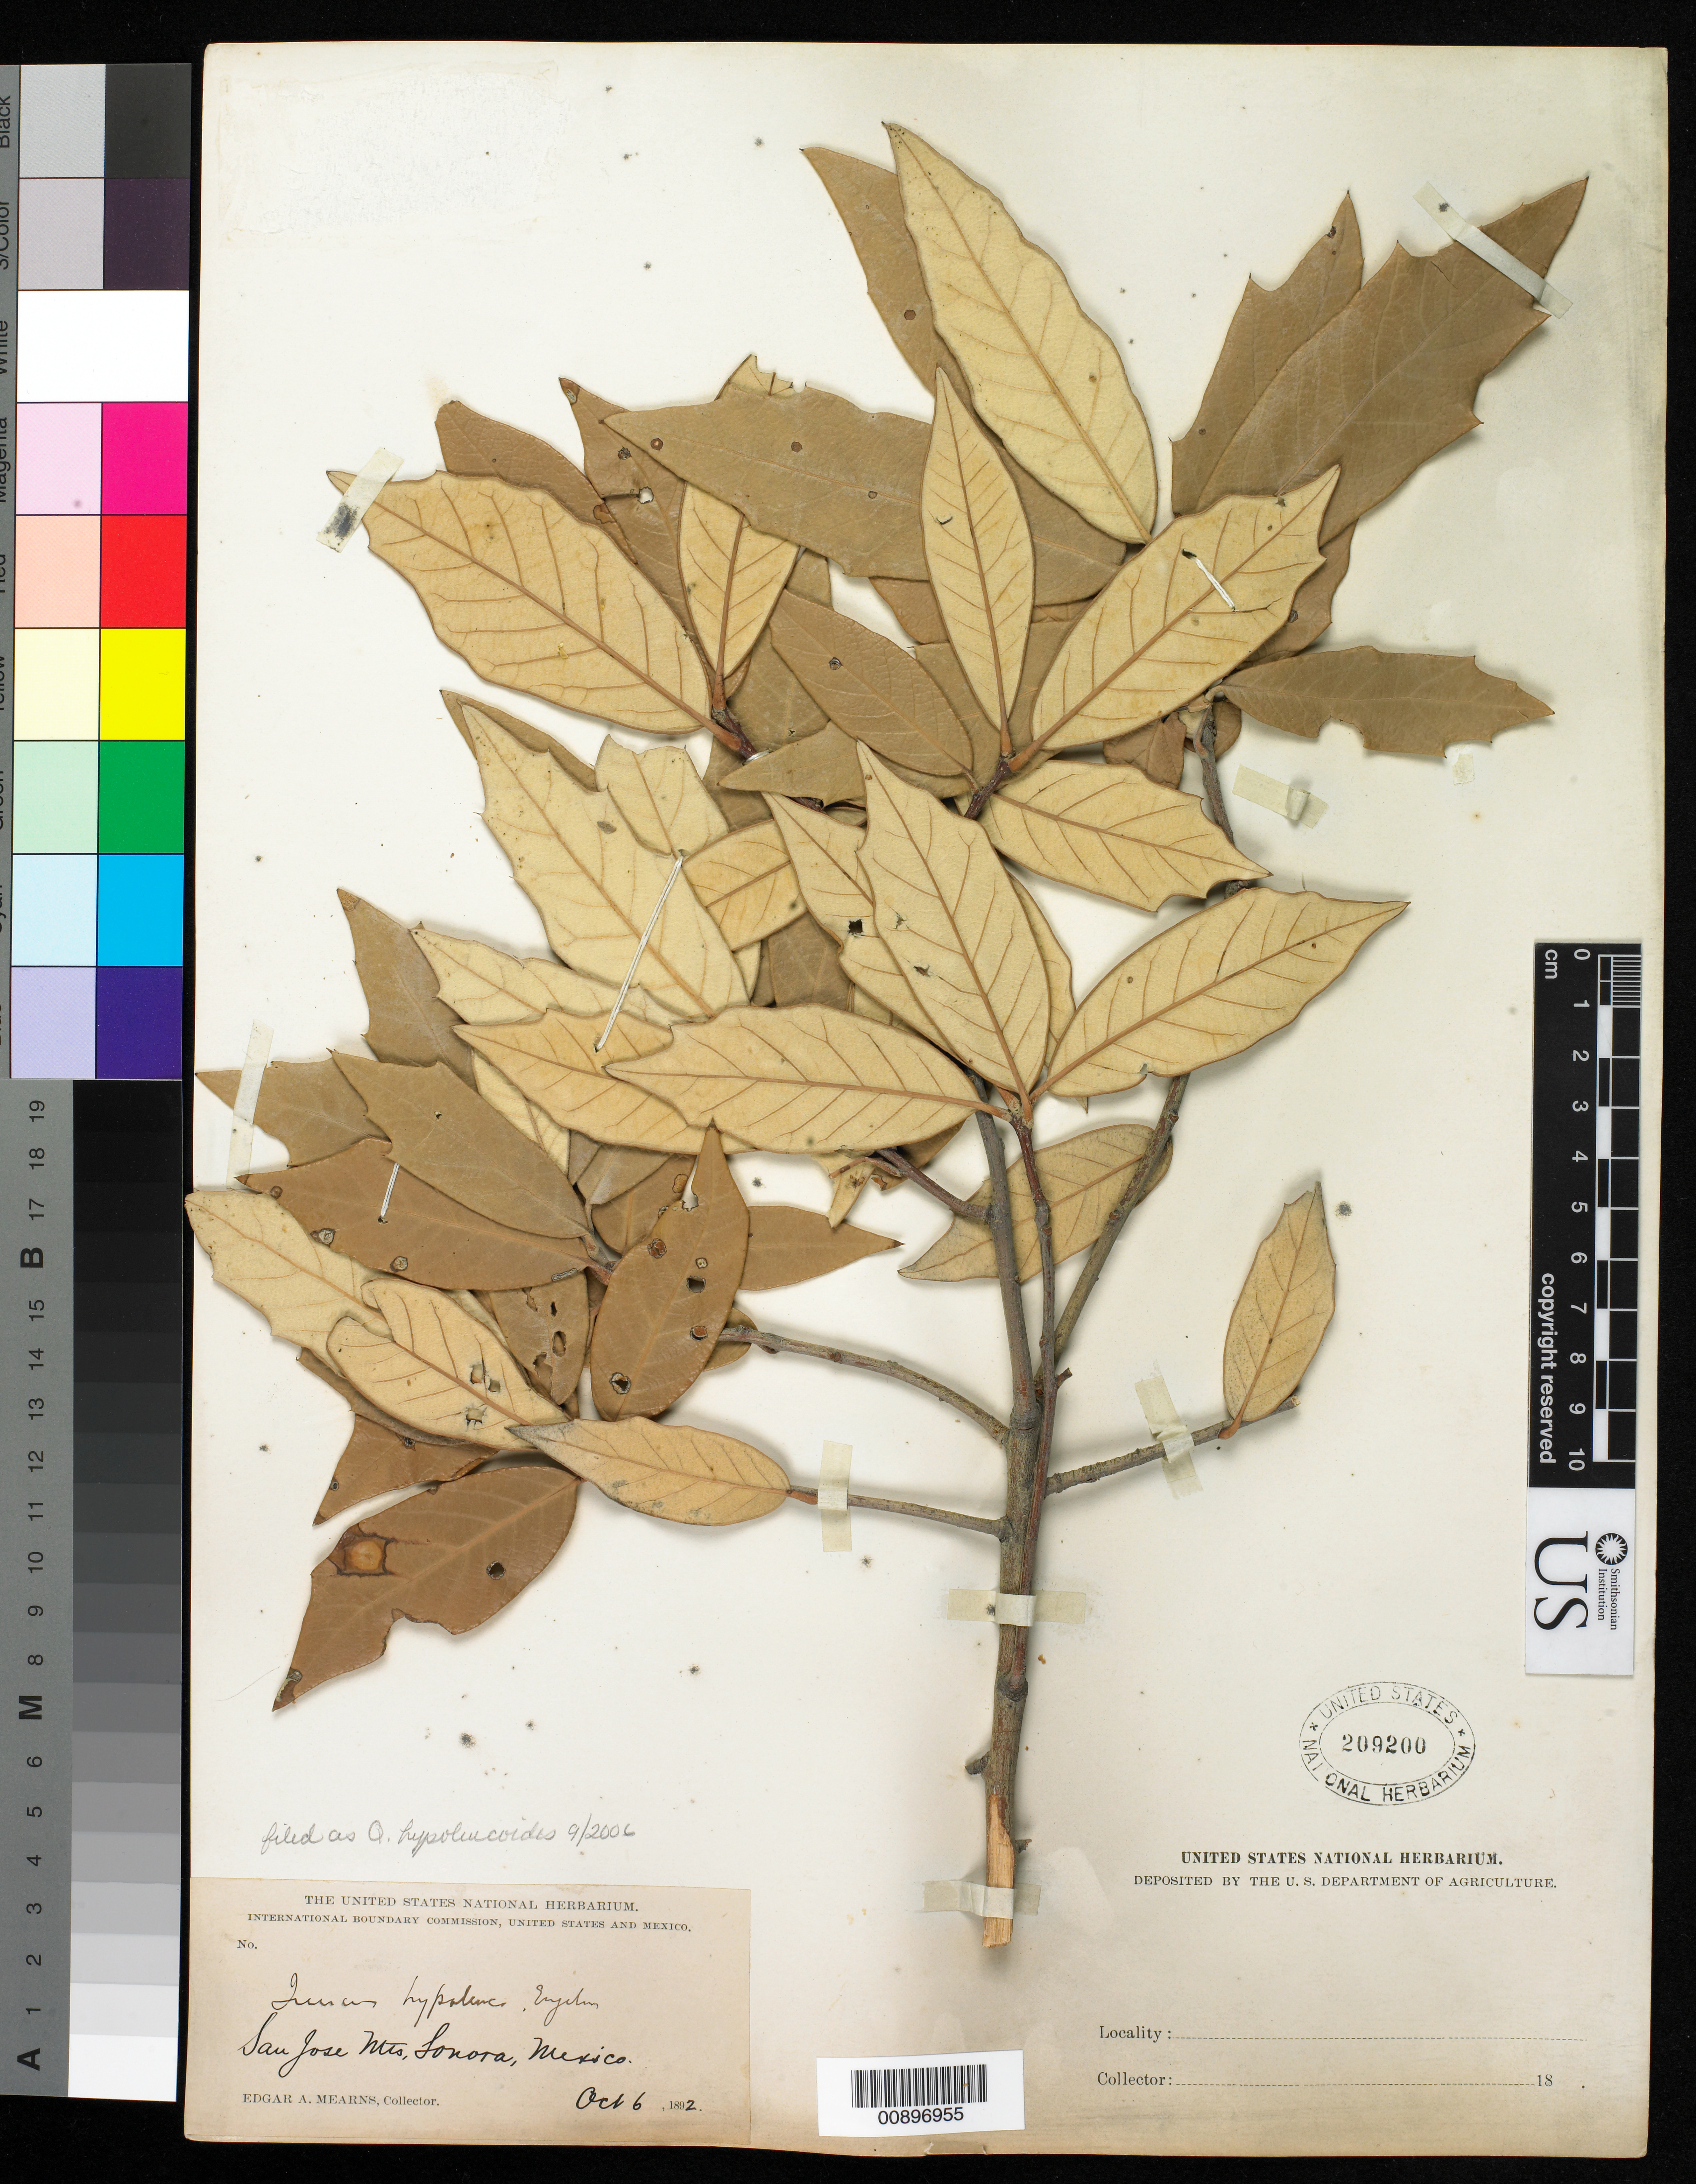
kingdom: Plantae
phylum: Tracheophyta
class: Magnoliopsida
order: Fagales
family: Fagaceae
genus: Quercus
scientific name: Quercus hypoleucoides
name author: A. Camus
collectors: E. A. Mearns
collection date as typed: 06 Oct 1892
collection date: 1892-10-06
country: Mexico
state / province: Sonora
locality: San José Mts., Sonora.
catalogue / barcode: US 209200